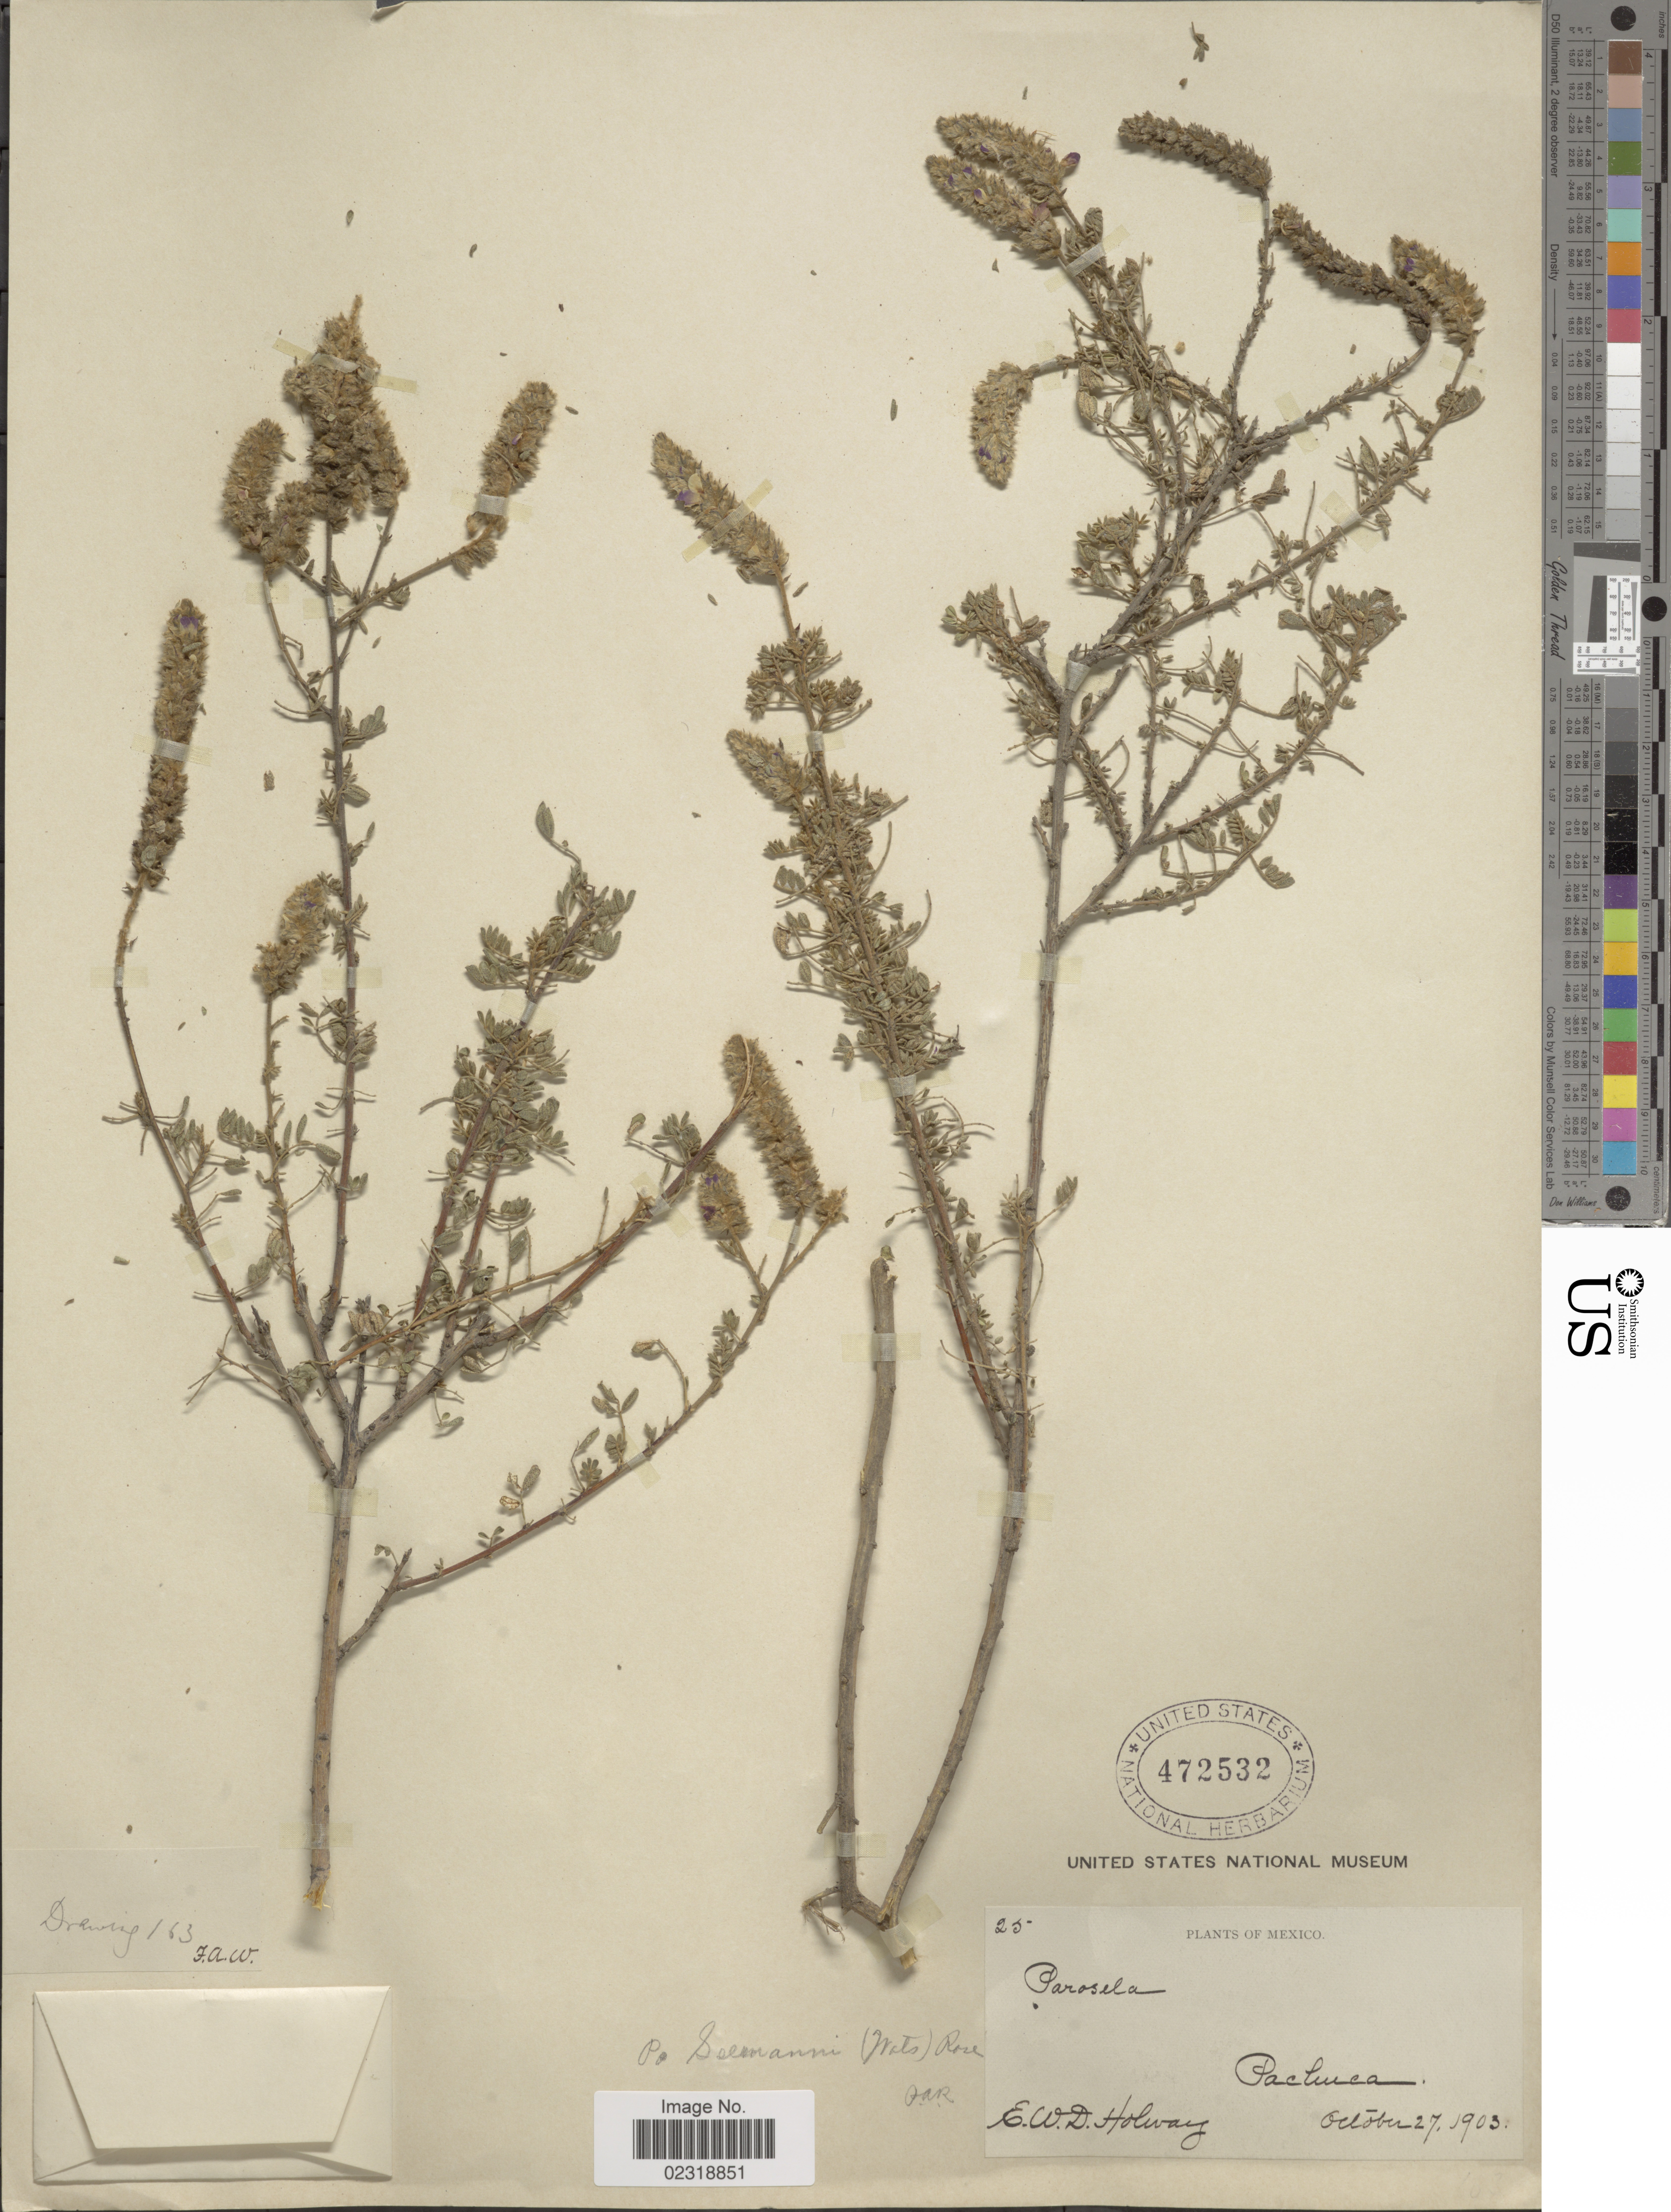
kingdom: Plantae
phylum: Tracheophyta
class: Magnoliopsida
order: Fabales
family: Fabaceae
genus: Dalea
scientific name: Dalea seemannii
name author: S. Watson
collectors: E. W. D. Holway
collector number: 25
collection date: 1903-10-27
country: Mexico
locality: Pachuca.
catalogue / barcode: US 472532